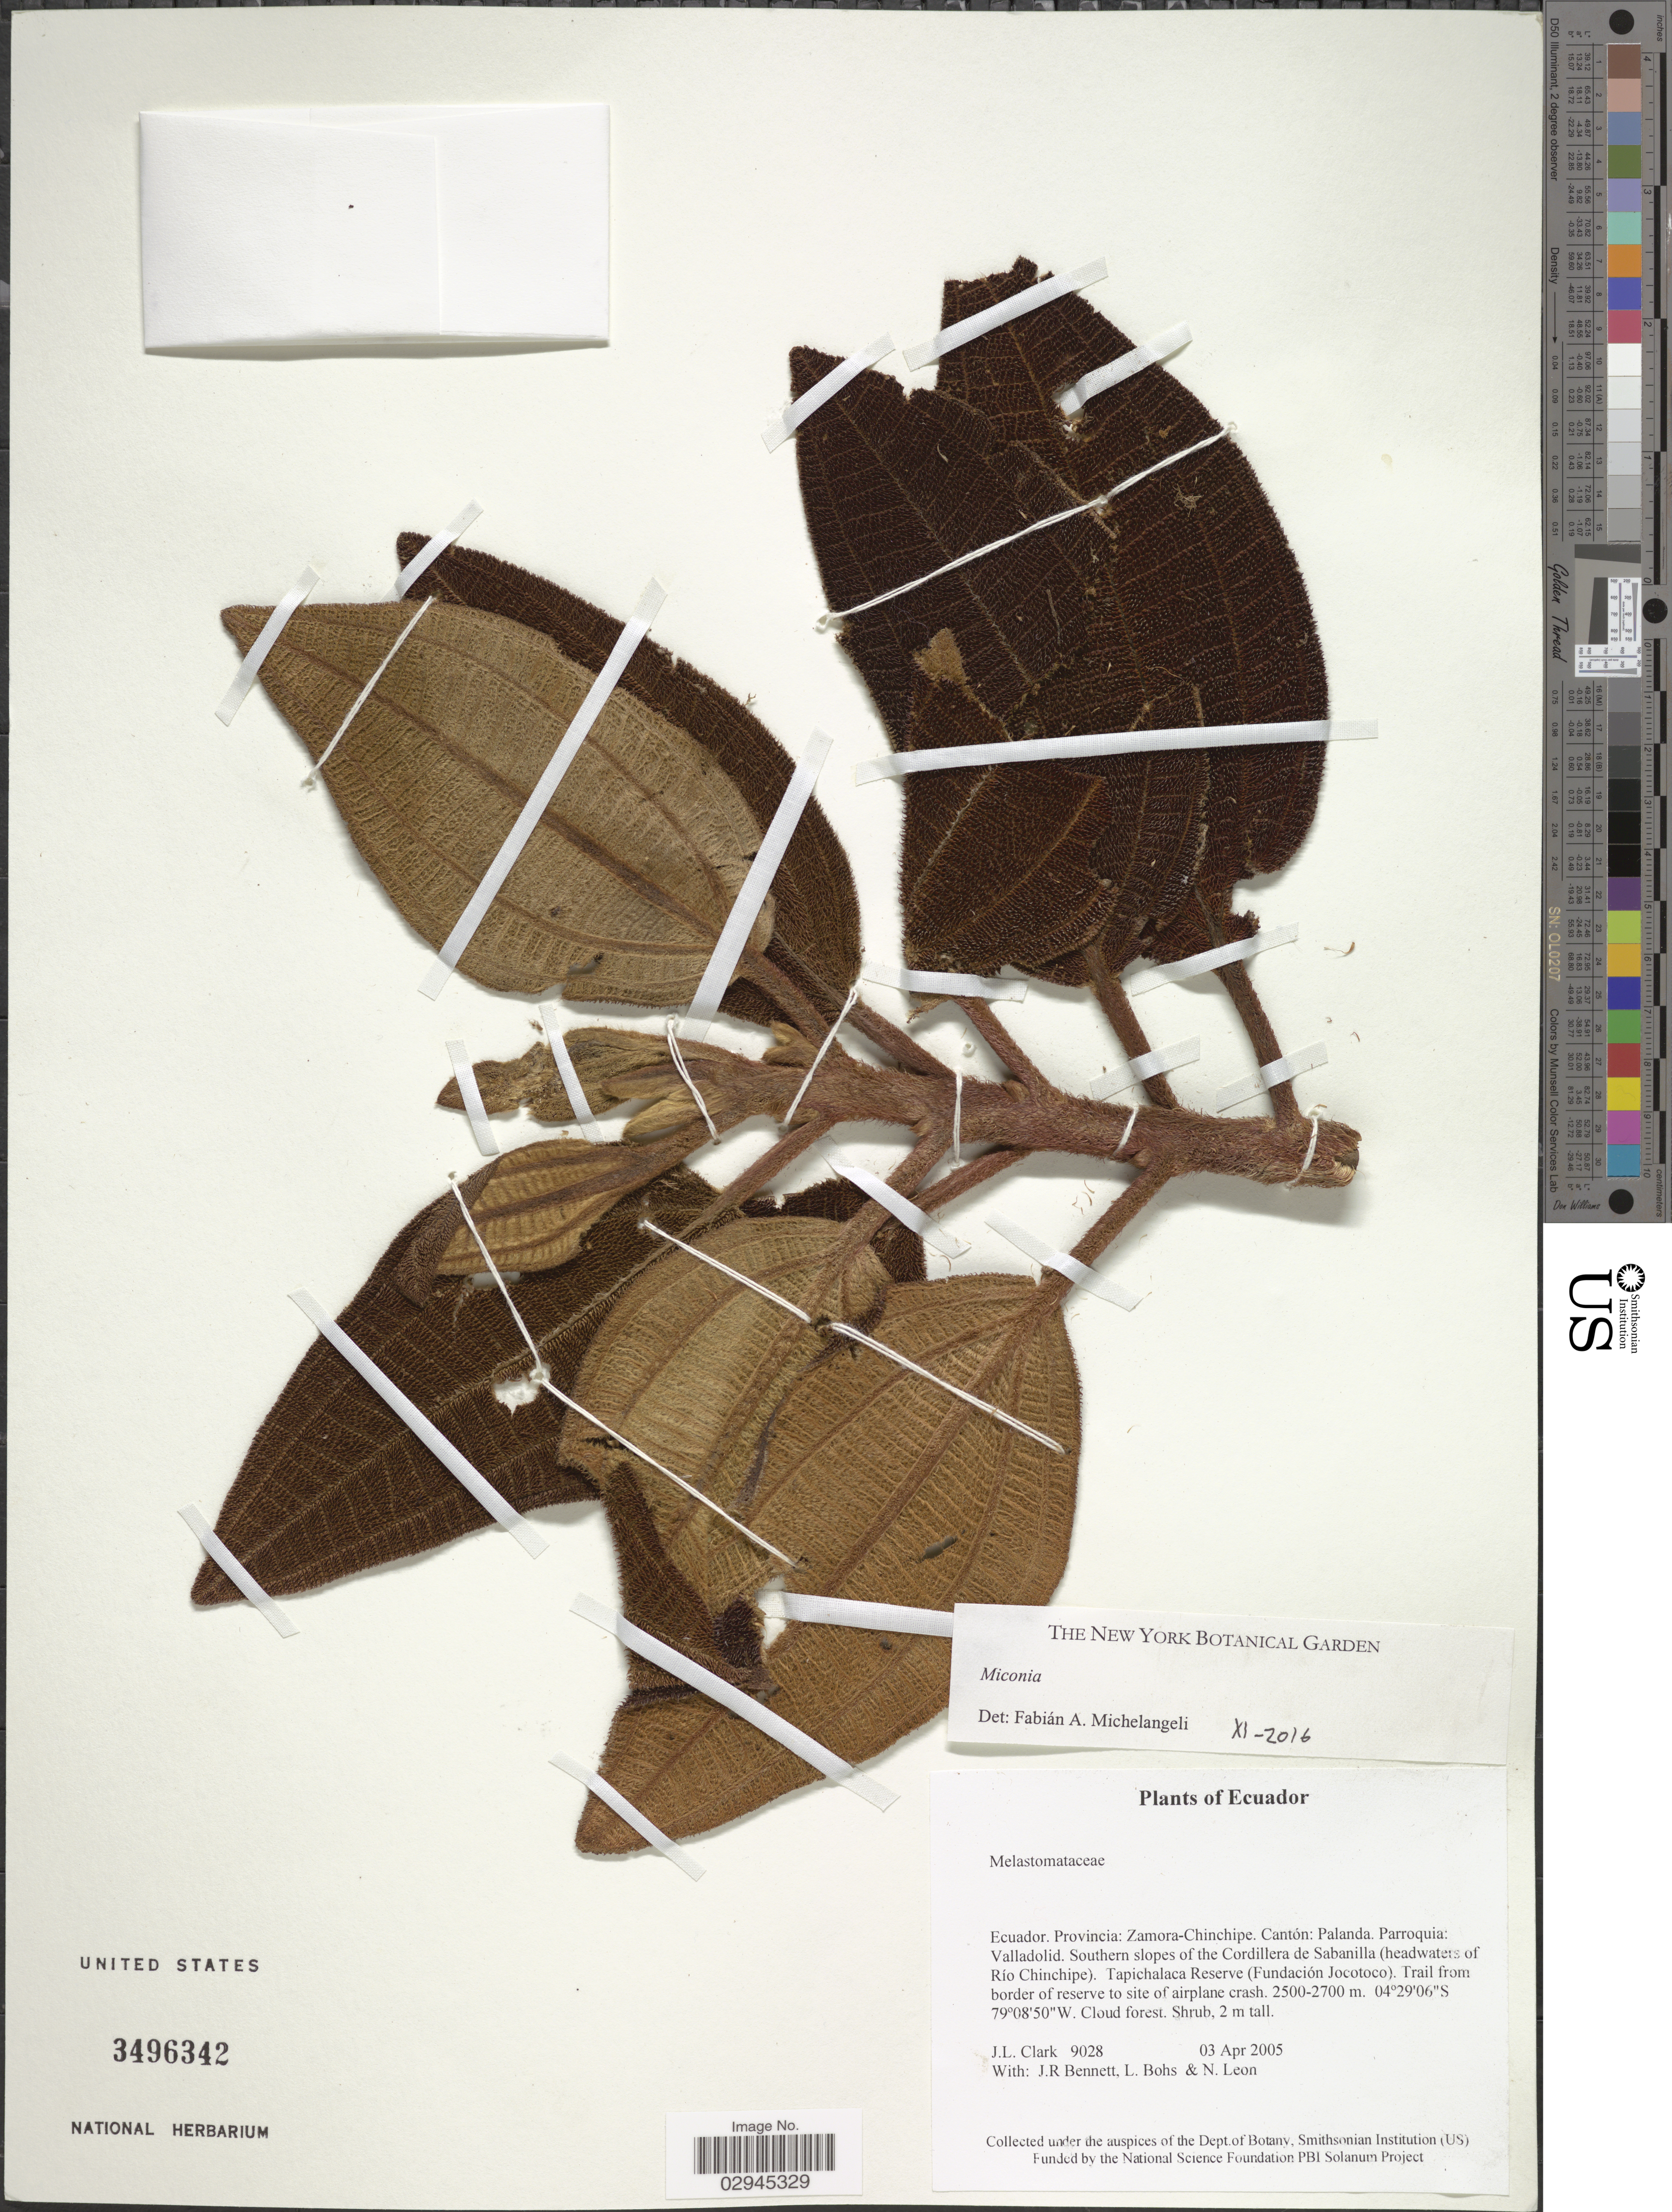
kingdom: Plantae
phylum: Tracheophyta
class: Magnoliopsida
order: Myrtales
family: Melastomataceae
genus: Miconia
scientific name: Miconia sp.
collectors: J. L. Clark, J. R. Bennett, L. A. Bohs & N. Leon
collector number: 9028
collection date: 2005-04-03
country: Ecuador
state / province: Zamora-Chinchipe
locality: Cantón: Palanda. Parroquia: Valladolid. Southern slopes of the Cordillera de Sabanilla (headwaters of Río Chinchipe). Tapichalaca Reserve (Fundación Jocotoco). Trail from border of reserve to site of airplane crash.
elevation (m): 2500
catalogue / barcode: US 3496342